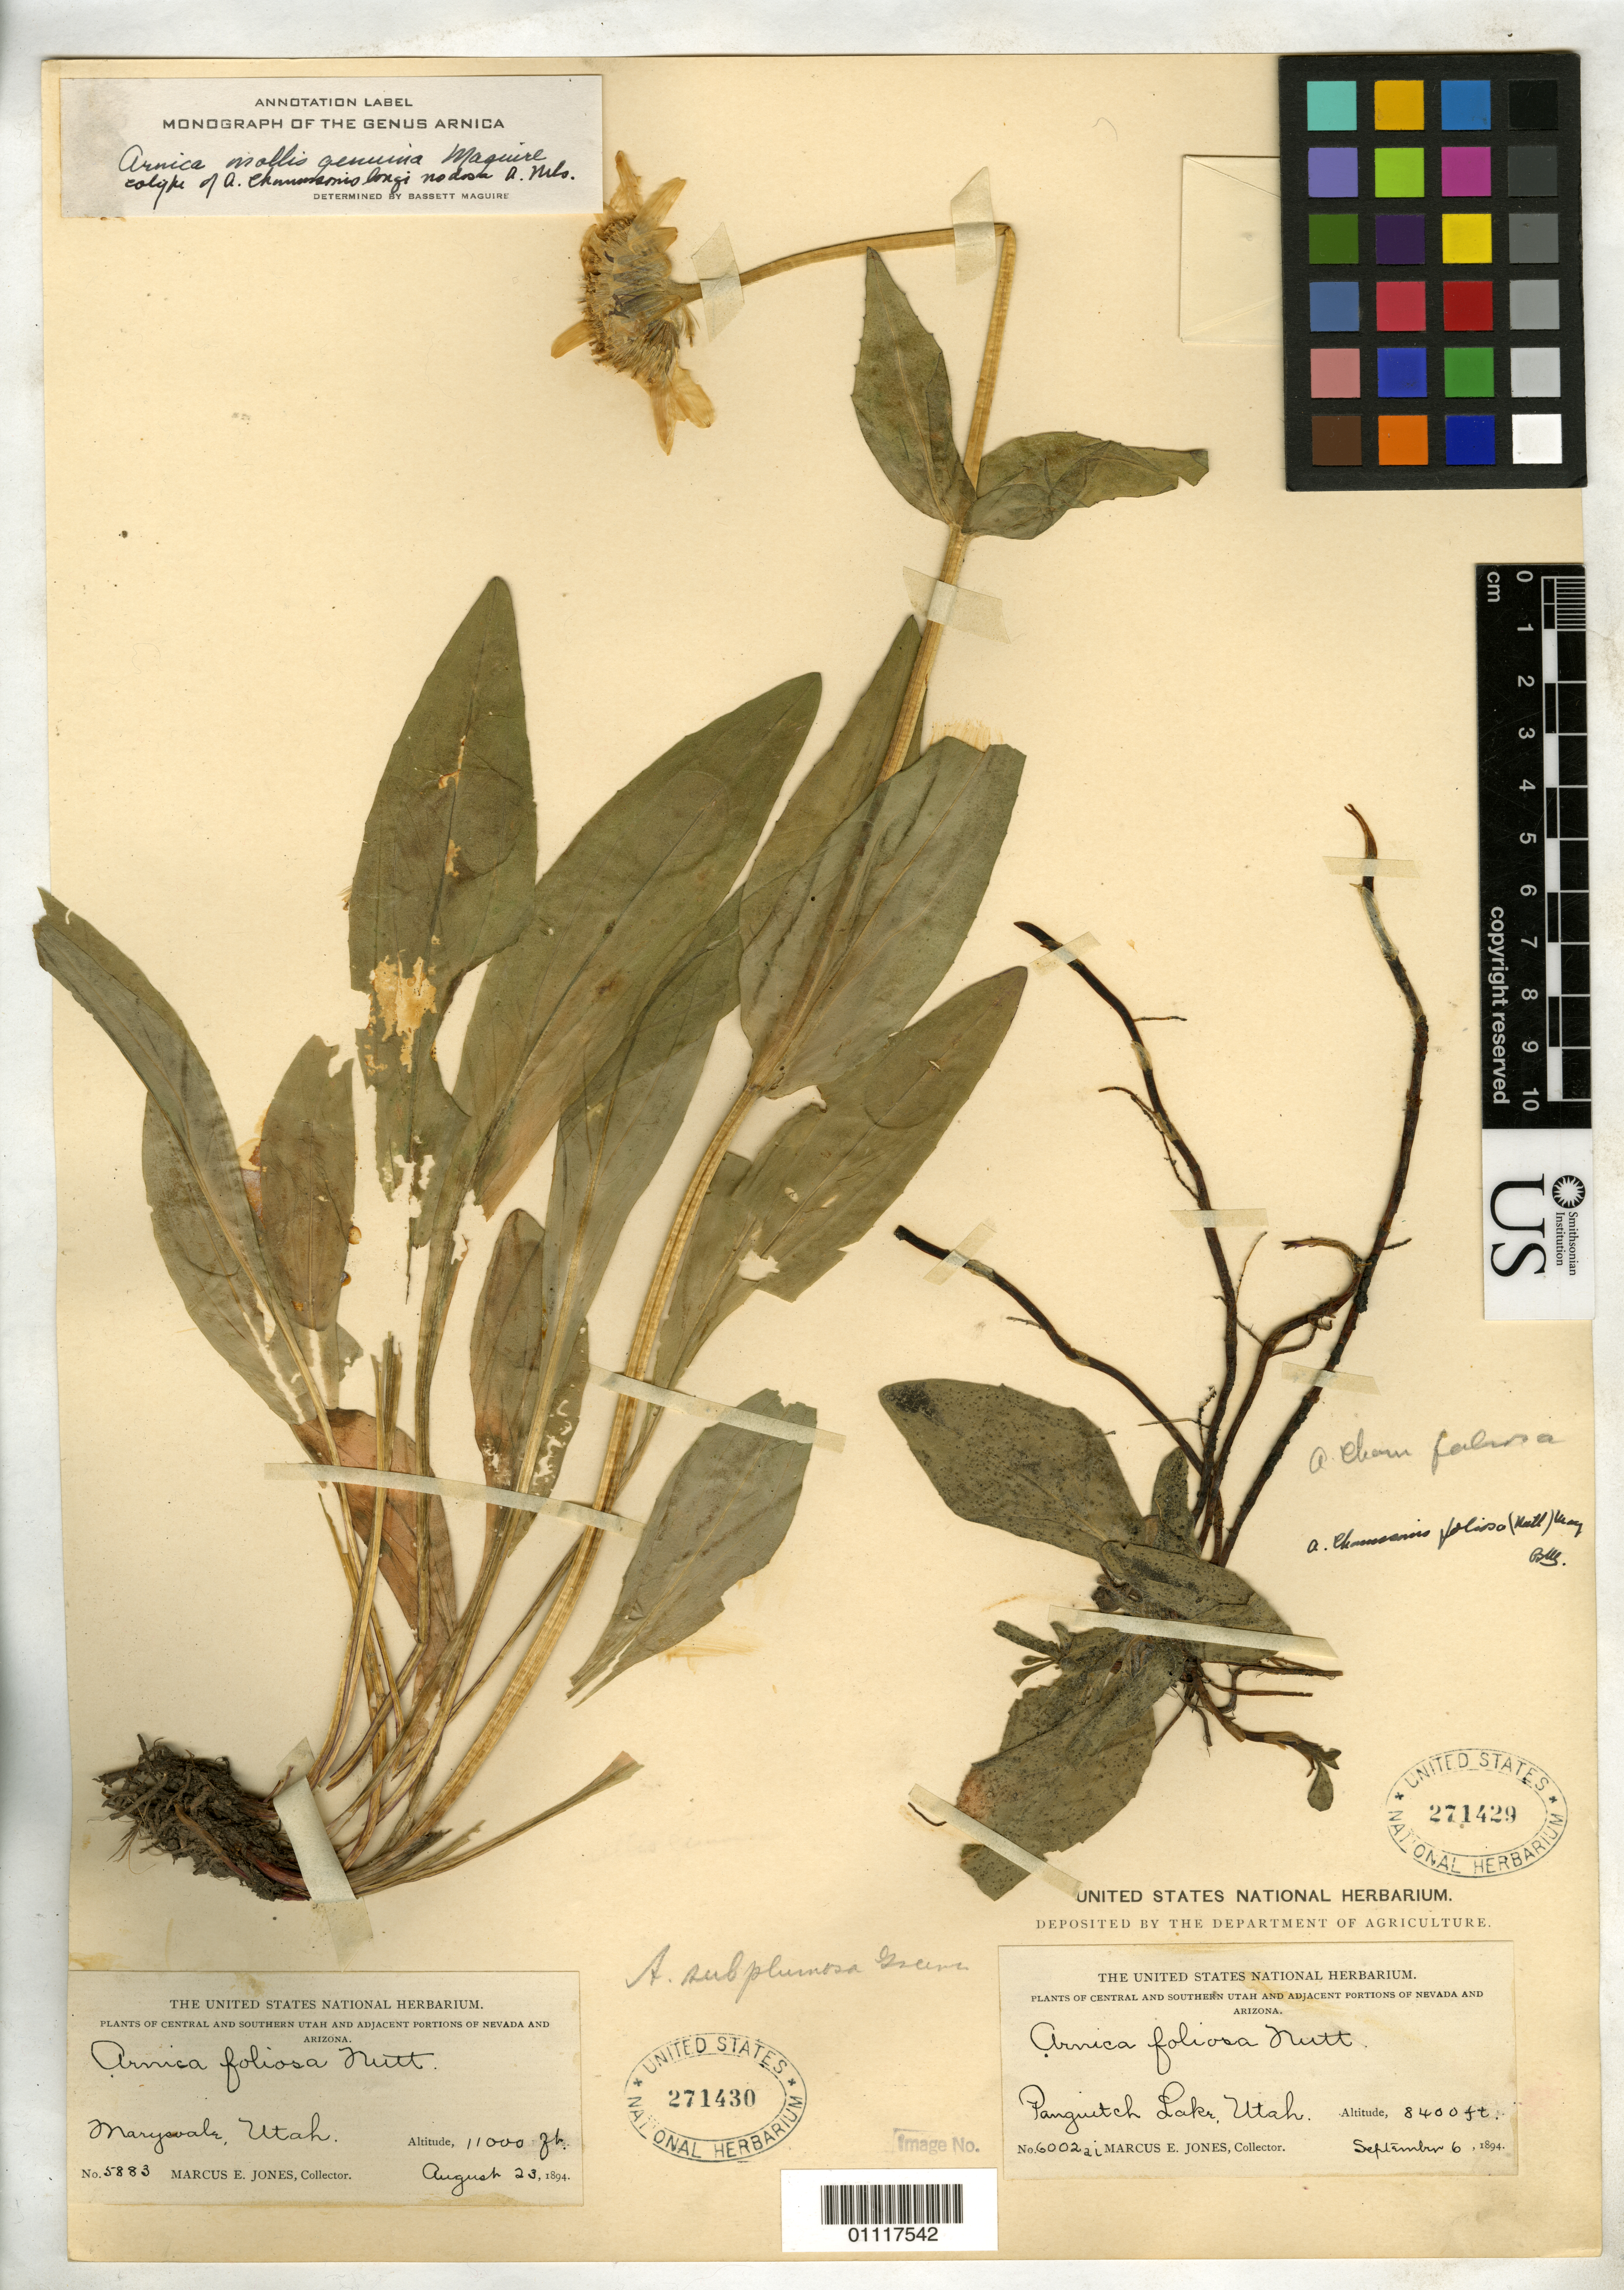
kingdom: Plantae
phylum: Tracheophyta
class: Magnoliopsida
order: Asterales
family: Asteraceae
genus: Arnica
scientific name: Arnica chamissonis var. longinodosa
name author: A. Nelson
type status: Isosyntype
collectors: M. E. Jones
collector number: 5883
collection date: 1894-08-23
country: United States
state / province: Utah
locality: Marysvale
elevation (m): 3353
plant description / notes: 2 different collections mounted on same sheet; right-hand specimen is non-type specimen of same taxon, M.E. Jones 6002 ai (USNH 271429).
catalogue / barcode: US 271430